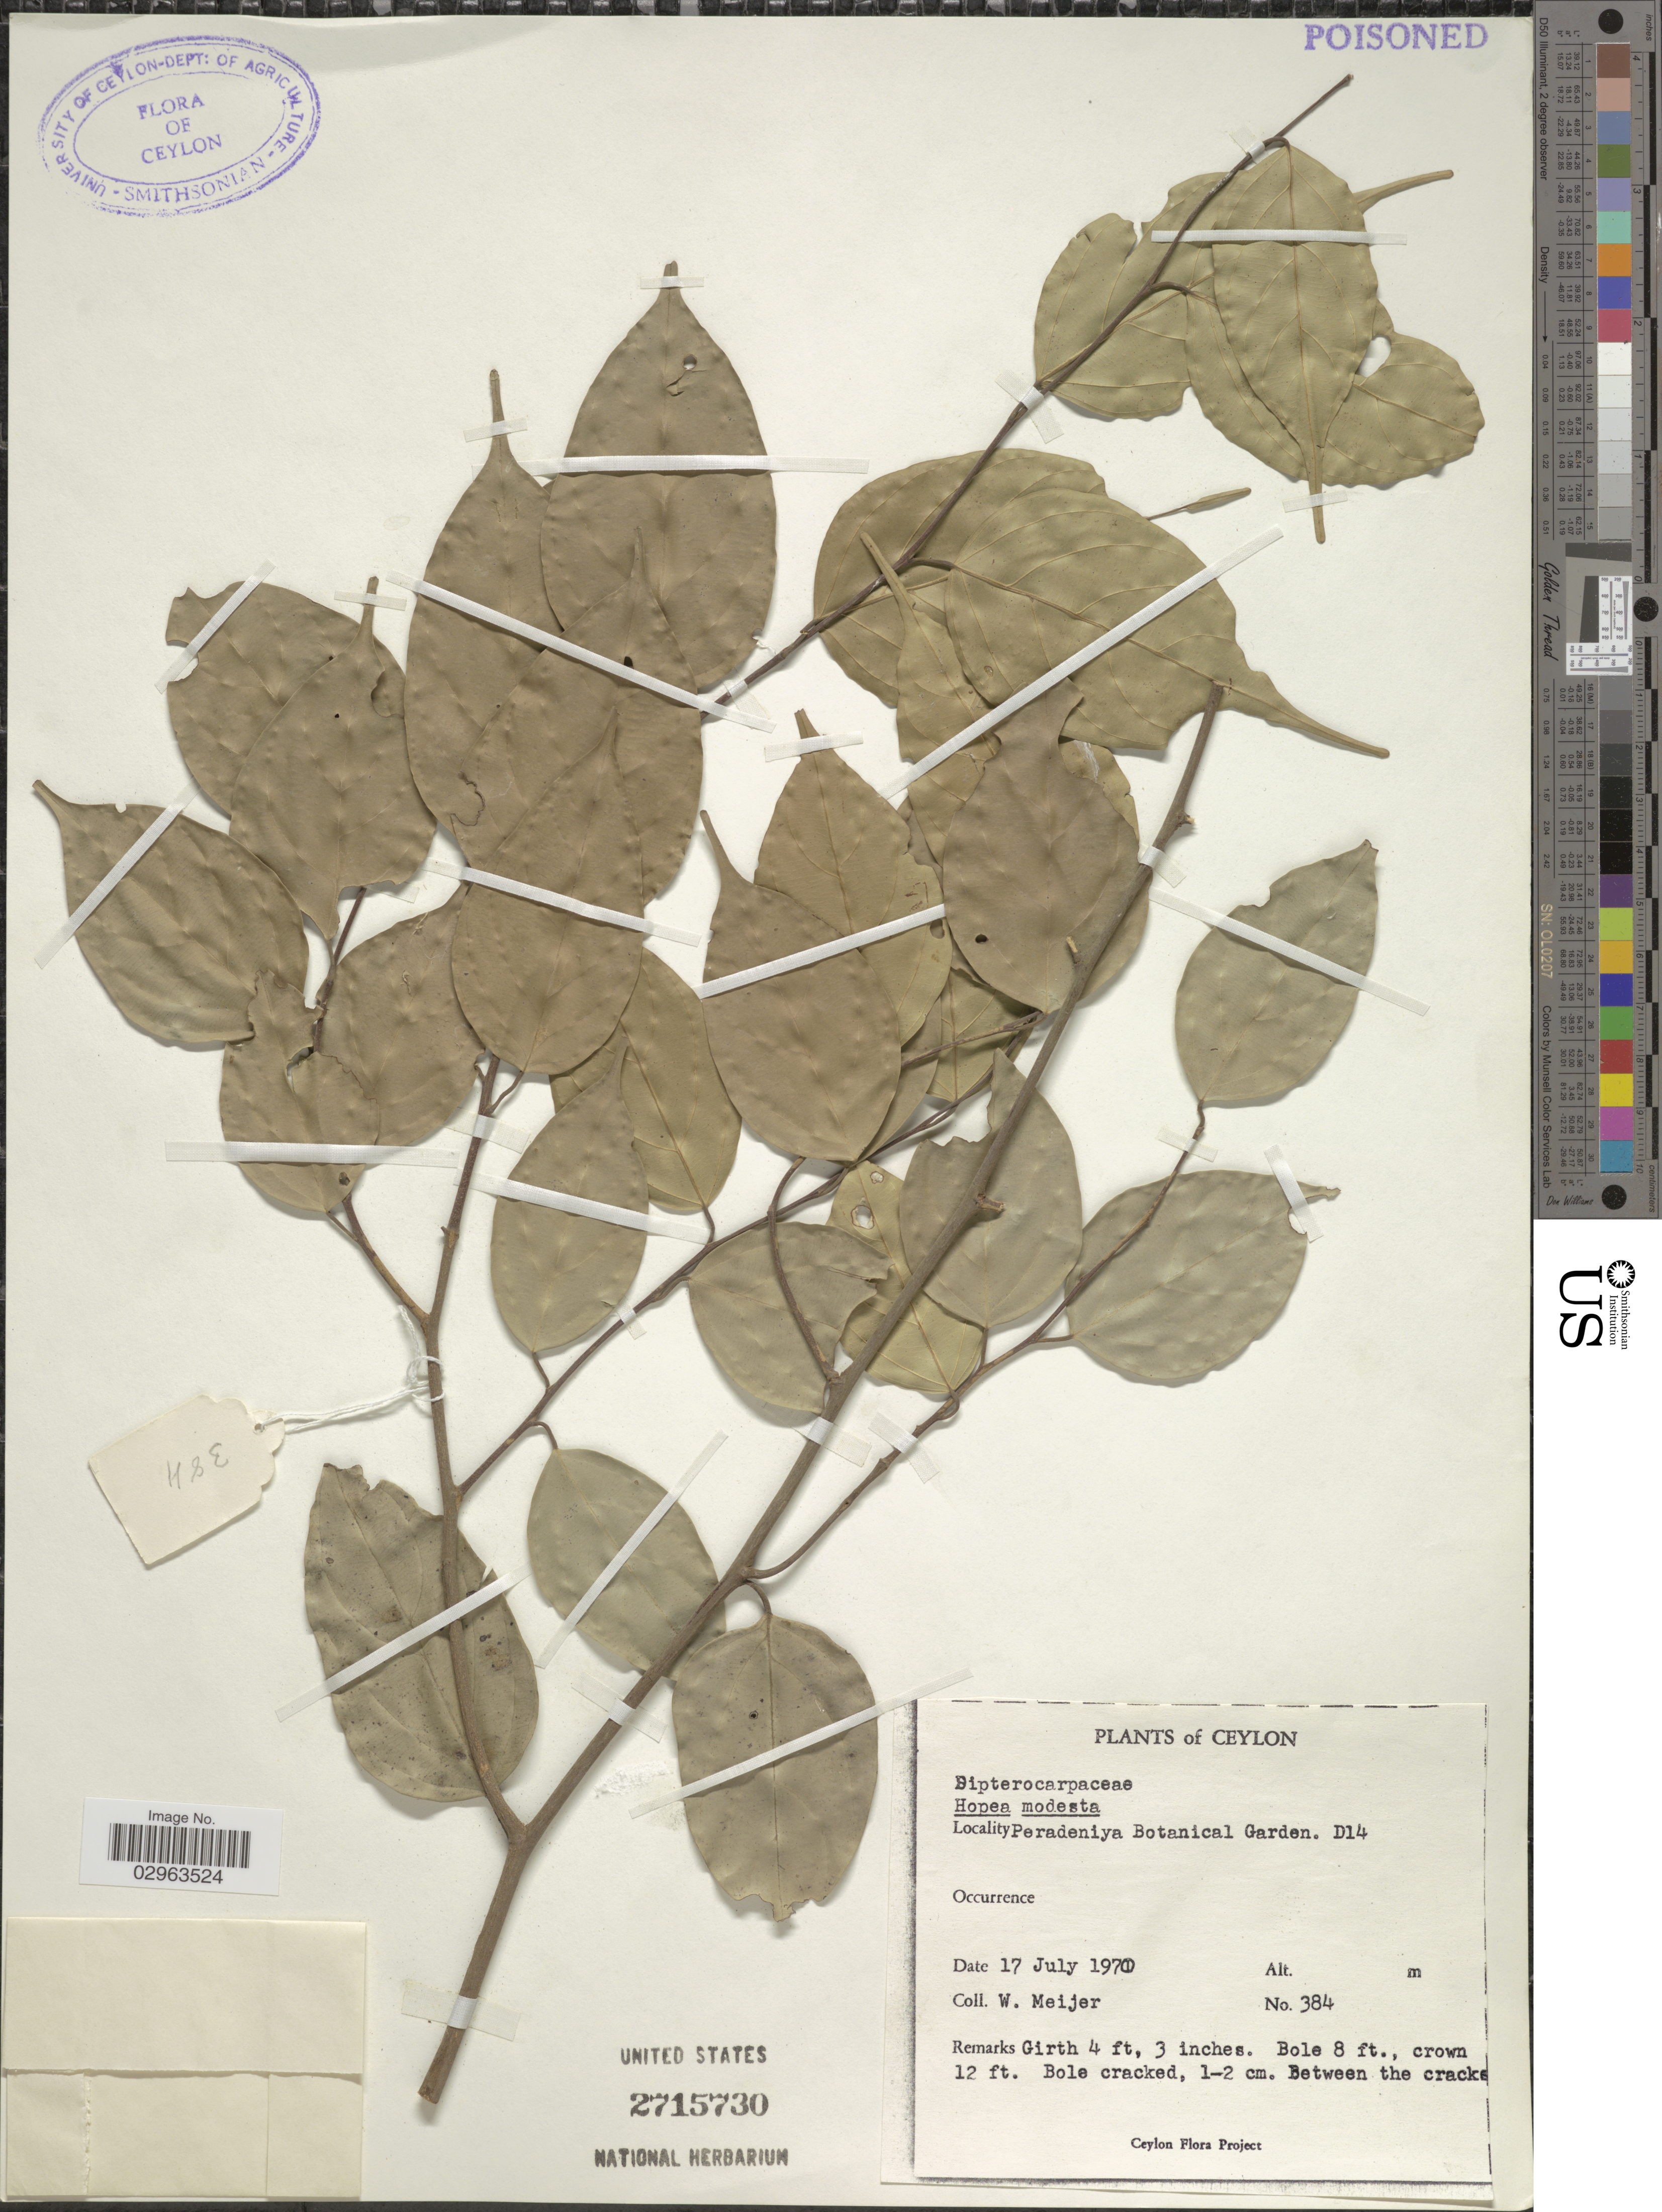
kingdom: Plantae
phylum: Tracheophyta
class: Magnoliopsida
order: Malvales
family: Dipterocarpaceae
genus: Hopea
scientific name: Hopea modesta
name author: Thwaites ex A. DC.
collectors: W. Meijer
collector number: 384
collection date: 1970-07-17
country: Sri Lanka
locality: Ceylon. Peradeniya Botanical Garden. D14.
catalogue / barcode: US 2715730